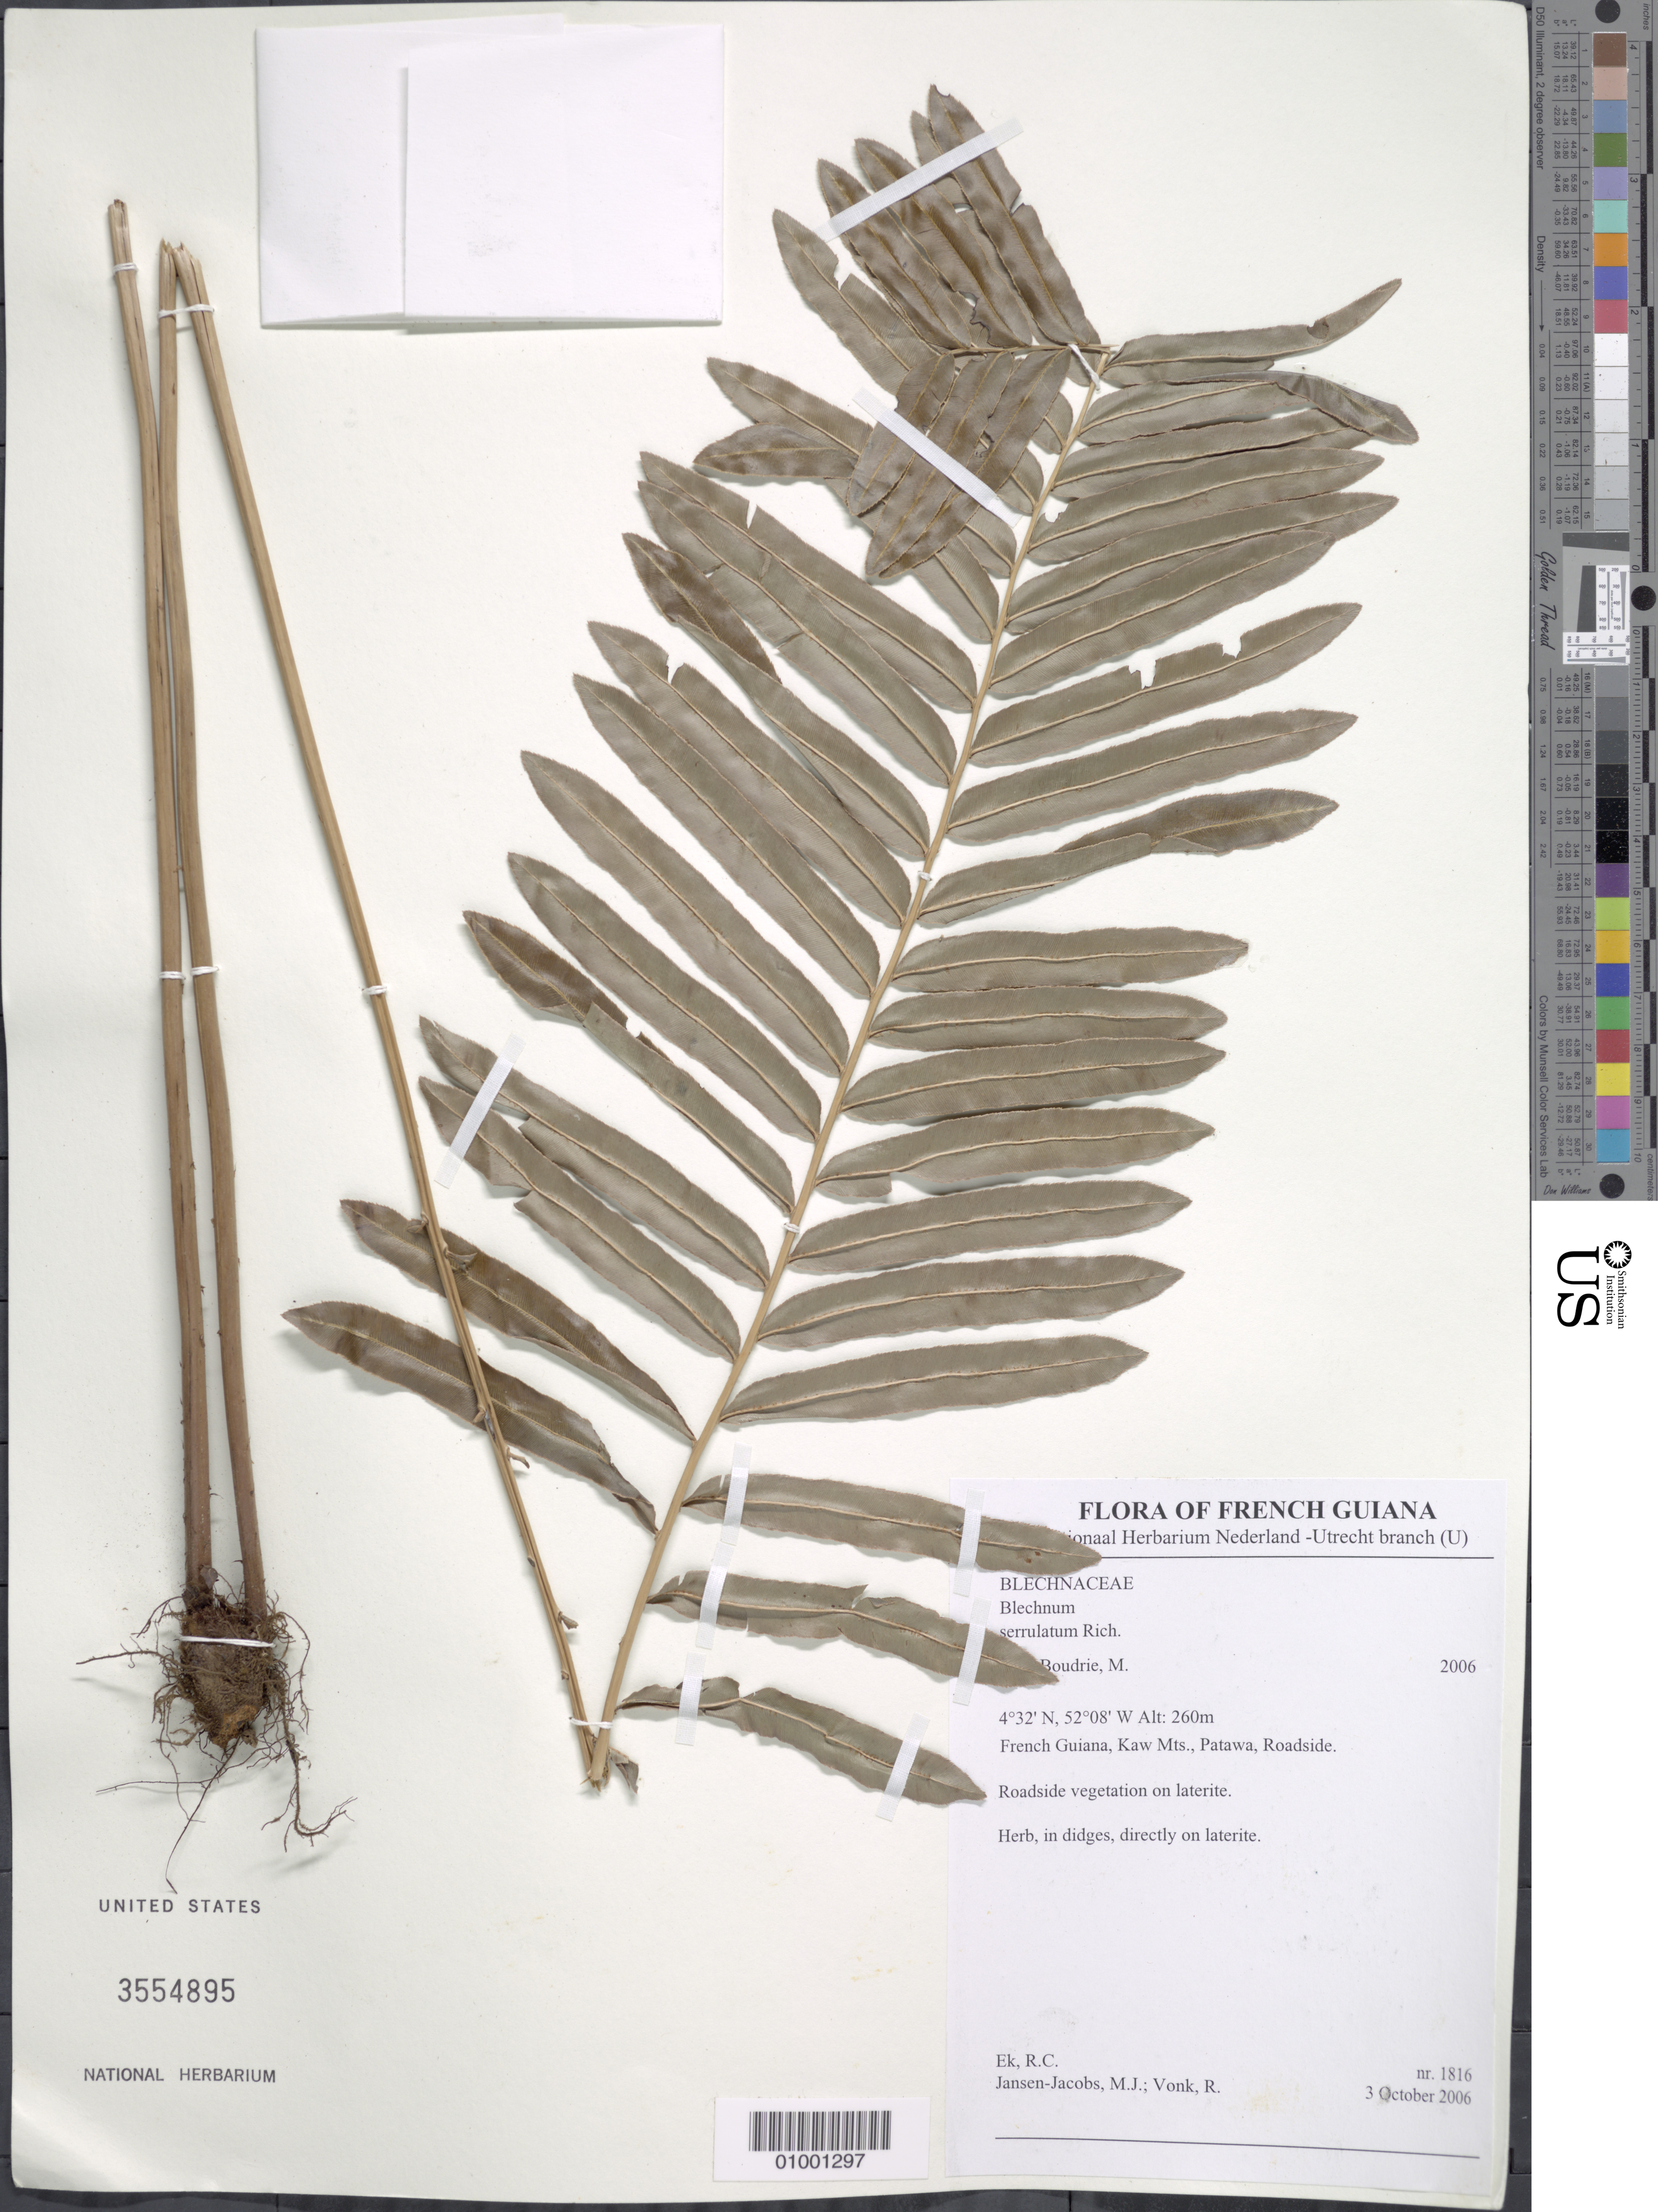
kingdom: Plantae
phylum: Tracheophyta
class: Polypodiopsida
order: Polypodiales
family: Blechnaceae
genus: Telmatoblechnum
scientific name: Telmatoblechnum serrulatum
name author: (Rich.) Perrie et al.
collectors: R. C. Ek, M. J. Jansen-Jacobs & R. Vonk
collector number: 1816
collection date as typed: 3-Oct-06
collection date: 2006-10-03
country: French Guiana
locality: Kaw Mts., Patawa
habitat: Roadside vegetation on laterite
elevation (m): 260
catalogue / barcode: US 3554895